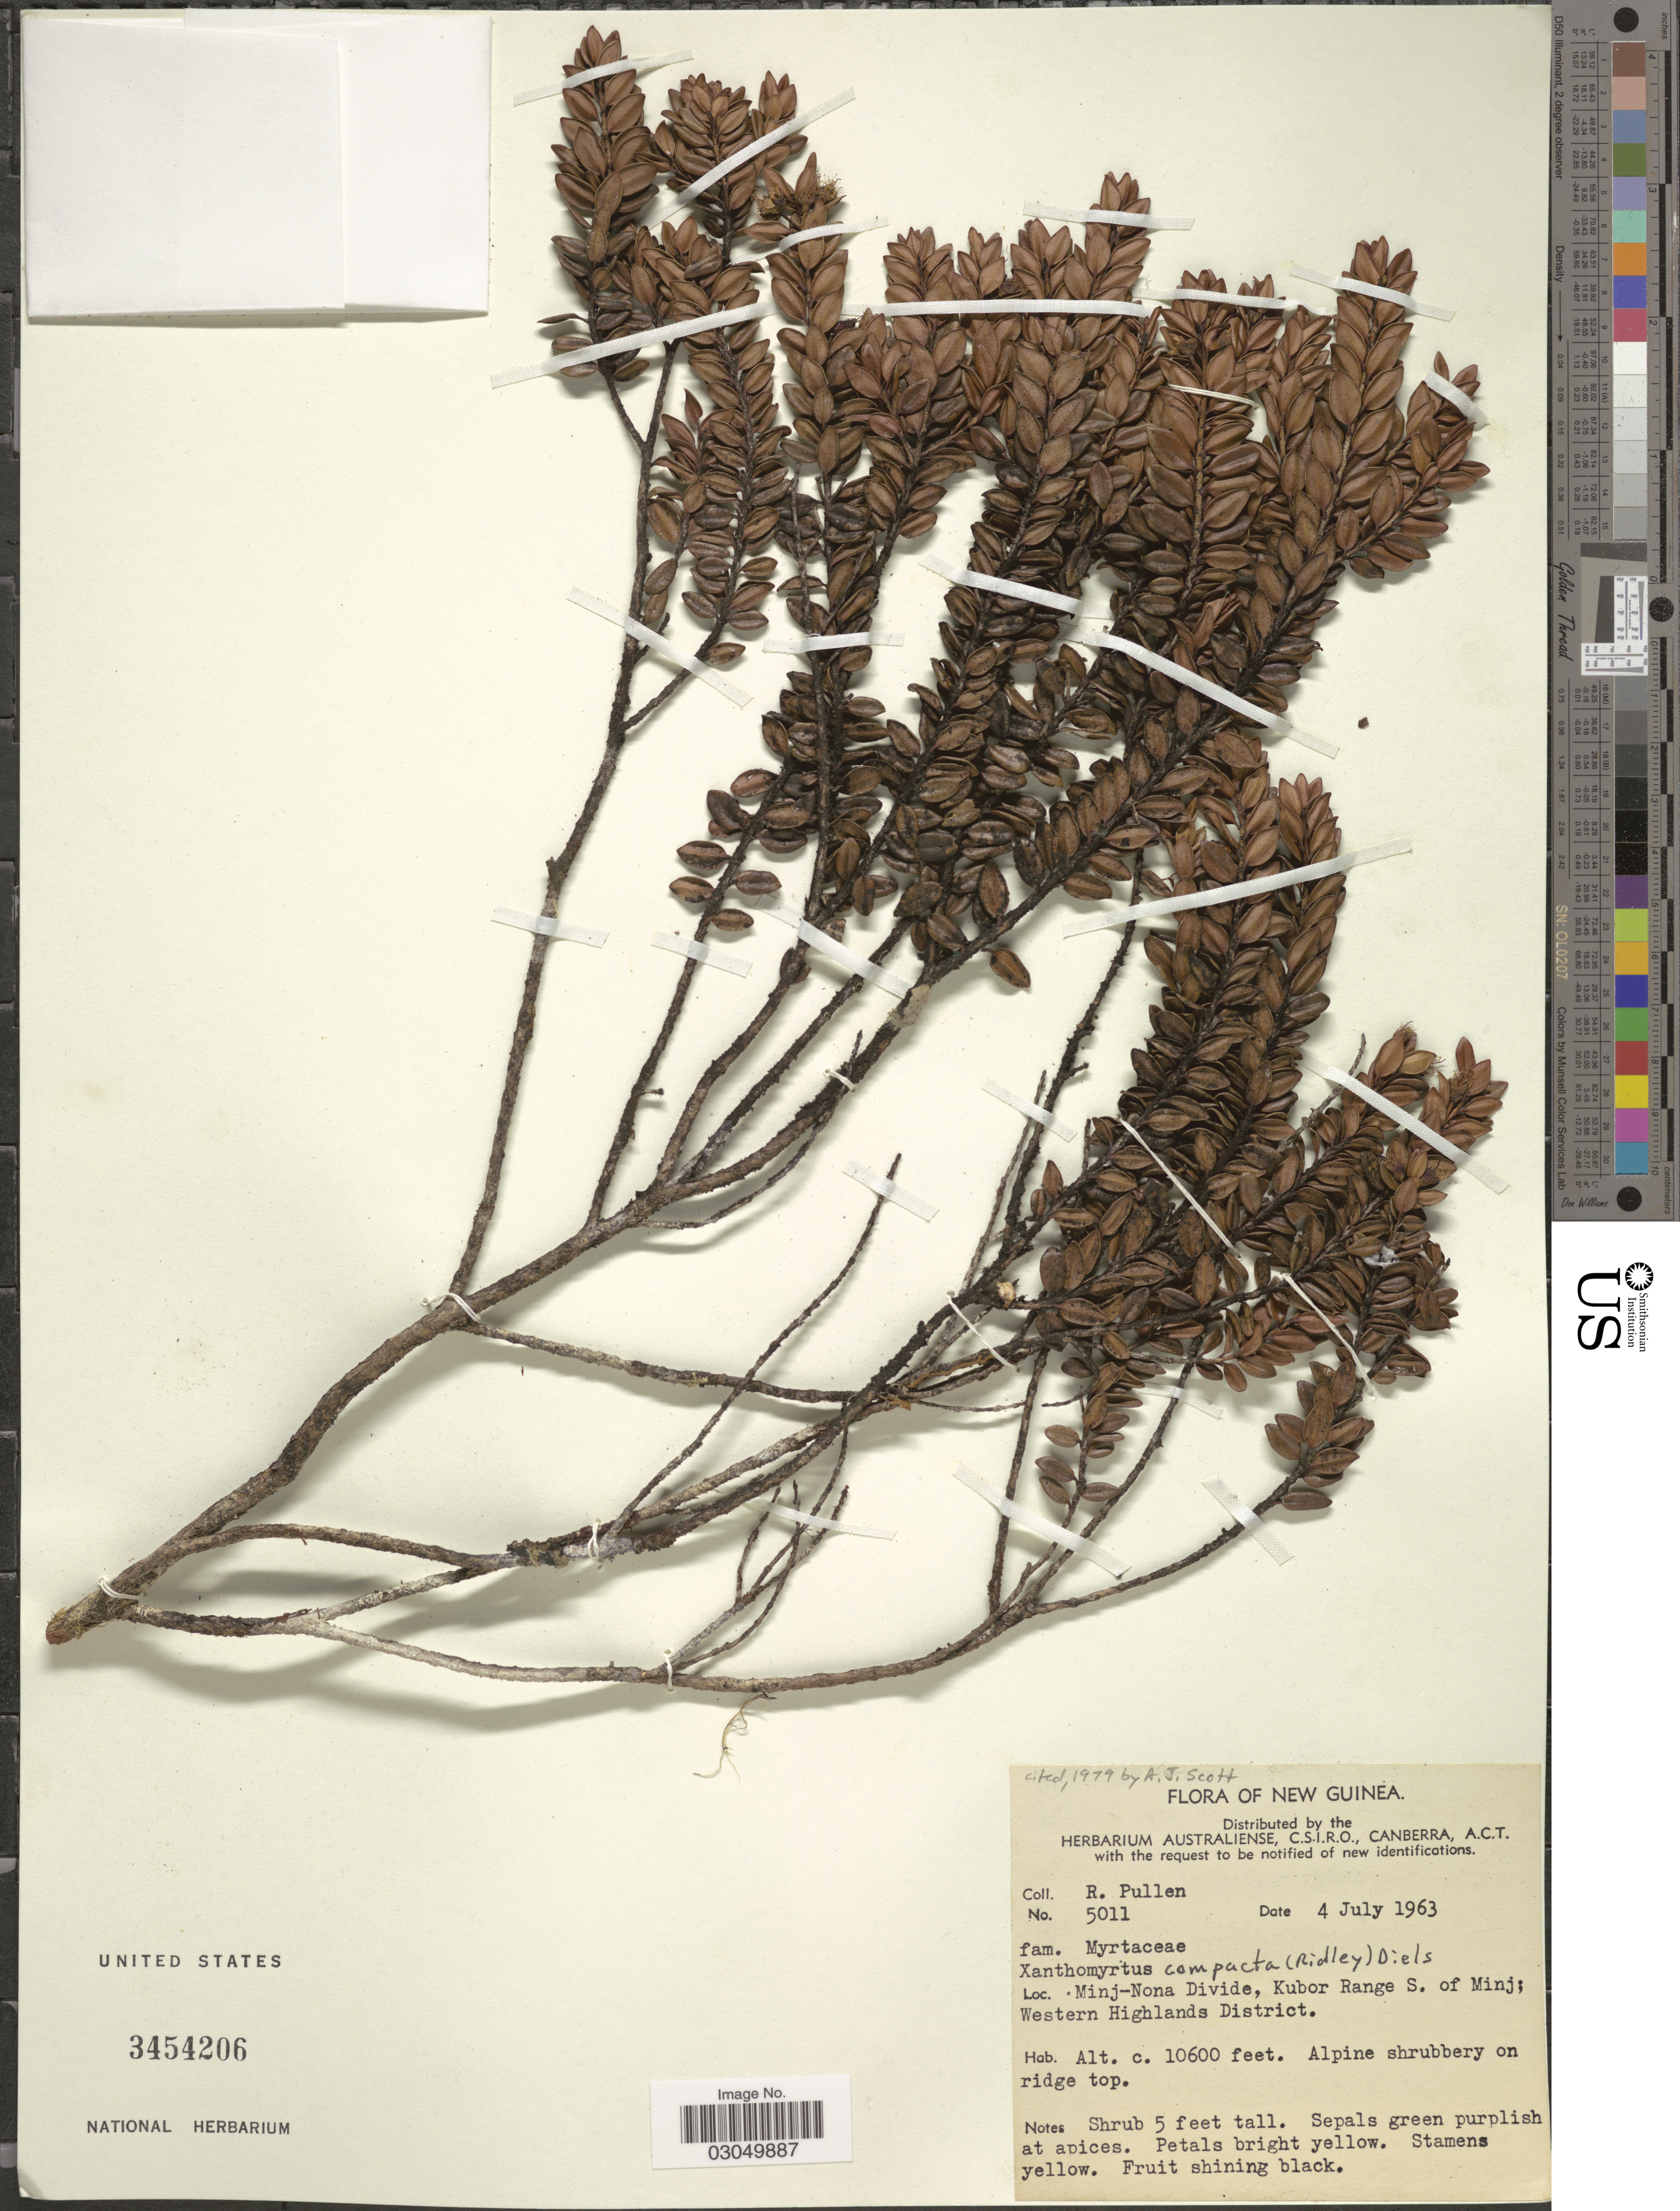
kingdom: Plantae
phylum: Tracheophyta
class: Magnoliopsida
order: Myrtales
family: Myrtaceae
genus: Xanthomyrtus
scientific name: Xanthomyrtus compacta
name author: (Ridl.) Diels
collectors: R. Pullen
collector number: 5011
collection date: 1963-07-04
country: Papua New Guinea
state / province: Western Highlands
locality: New Guinea. Minj-Nona Divide, Kubor Range S. of Minj; Western Highlands District.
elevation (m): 3231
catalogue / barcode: US 3454206